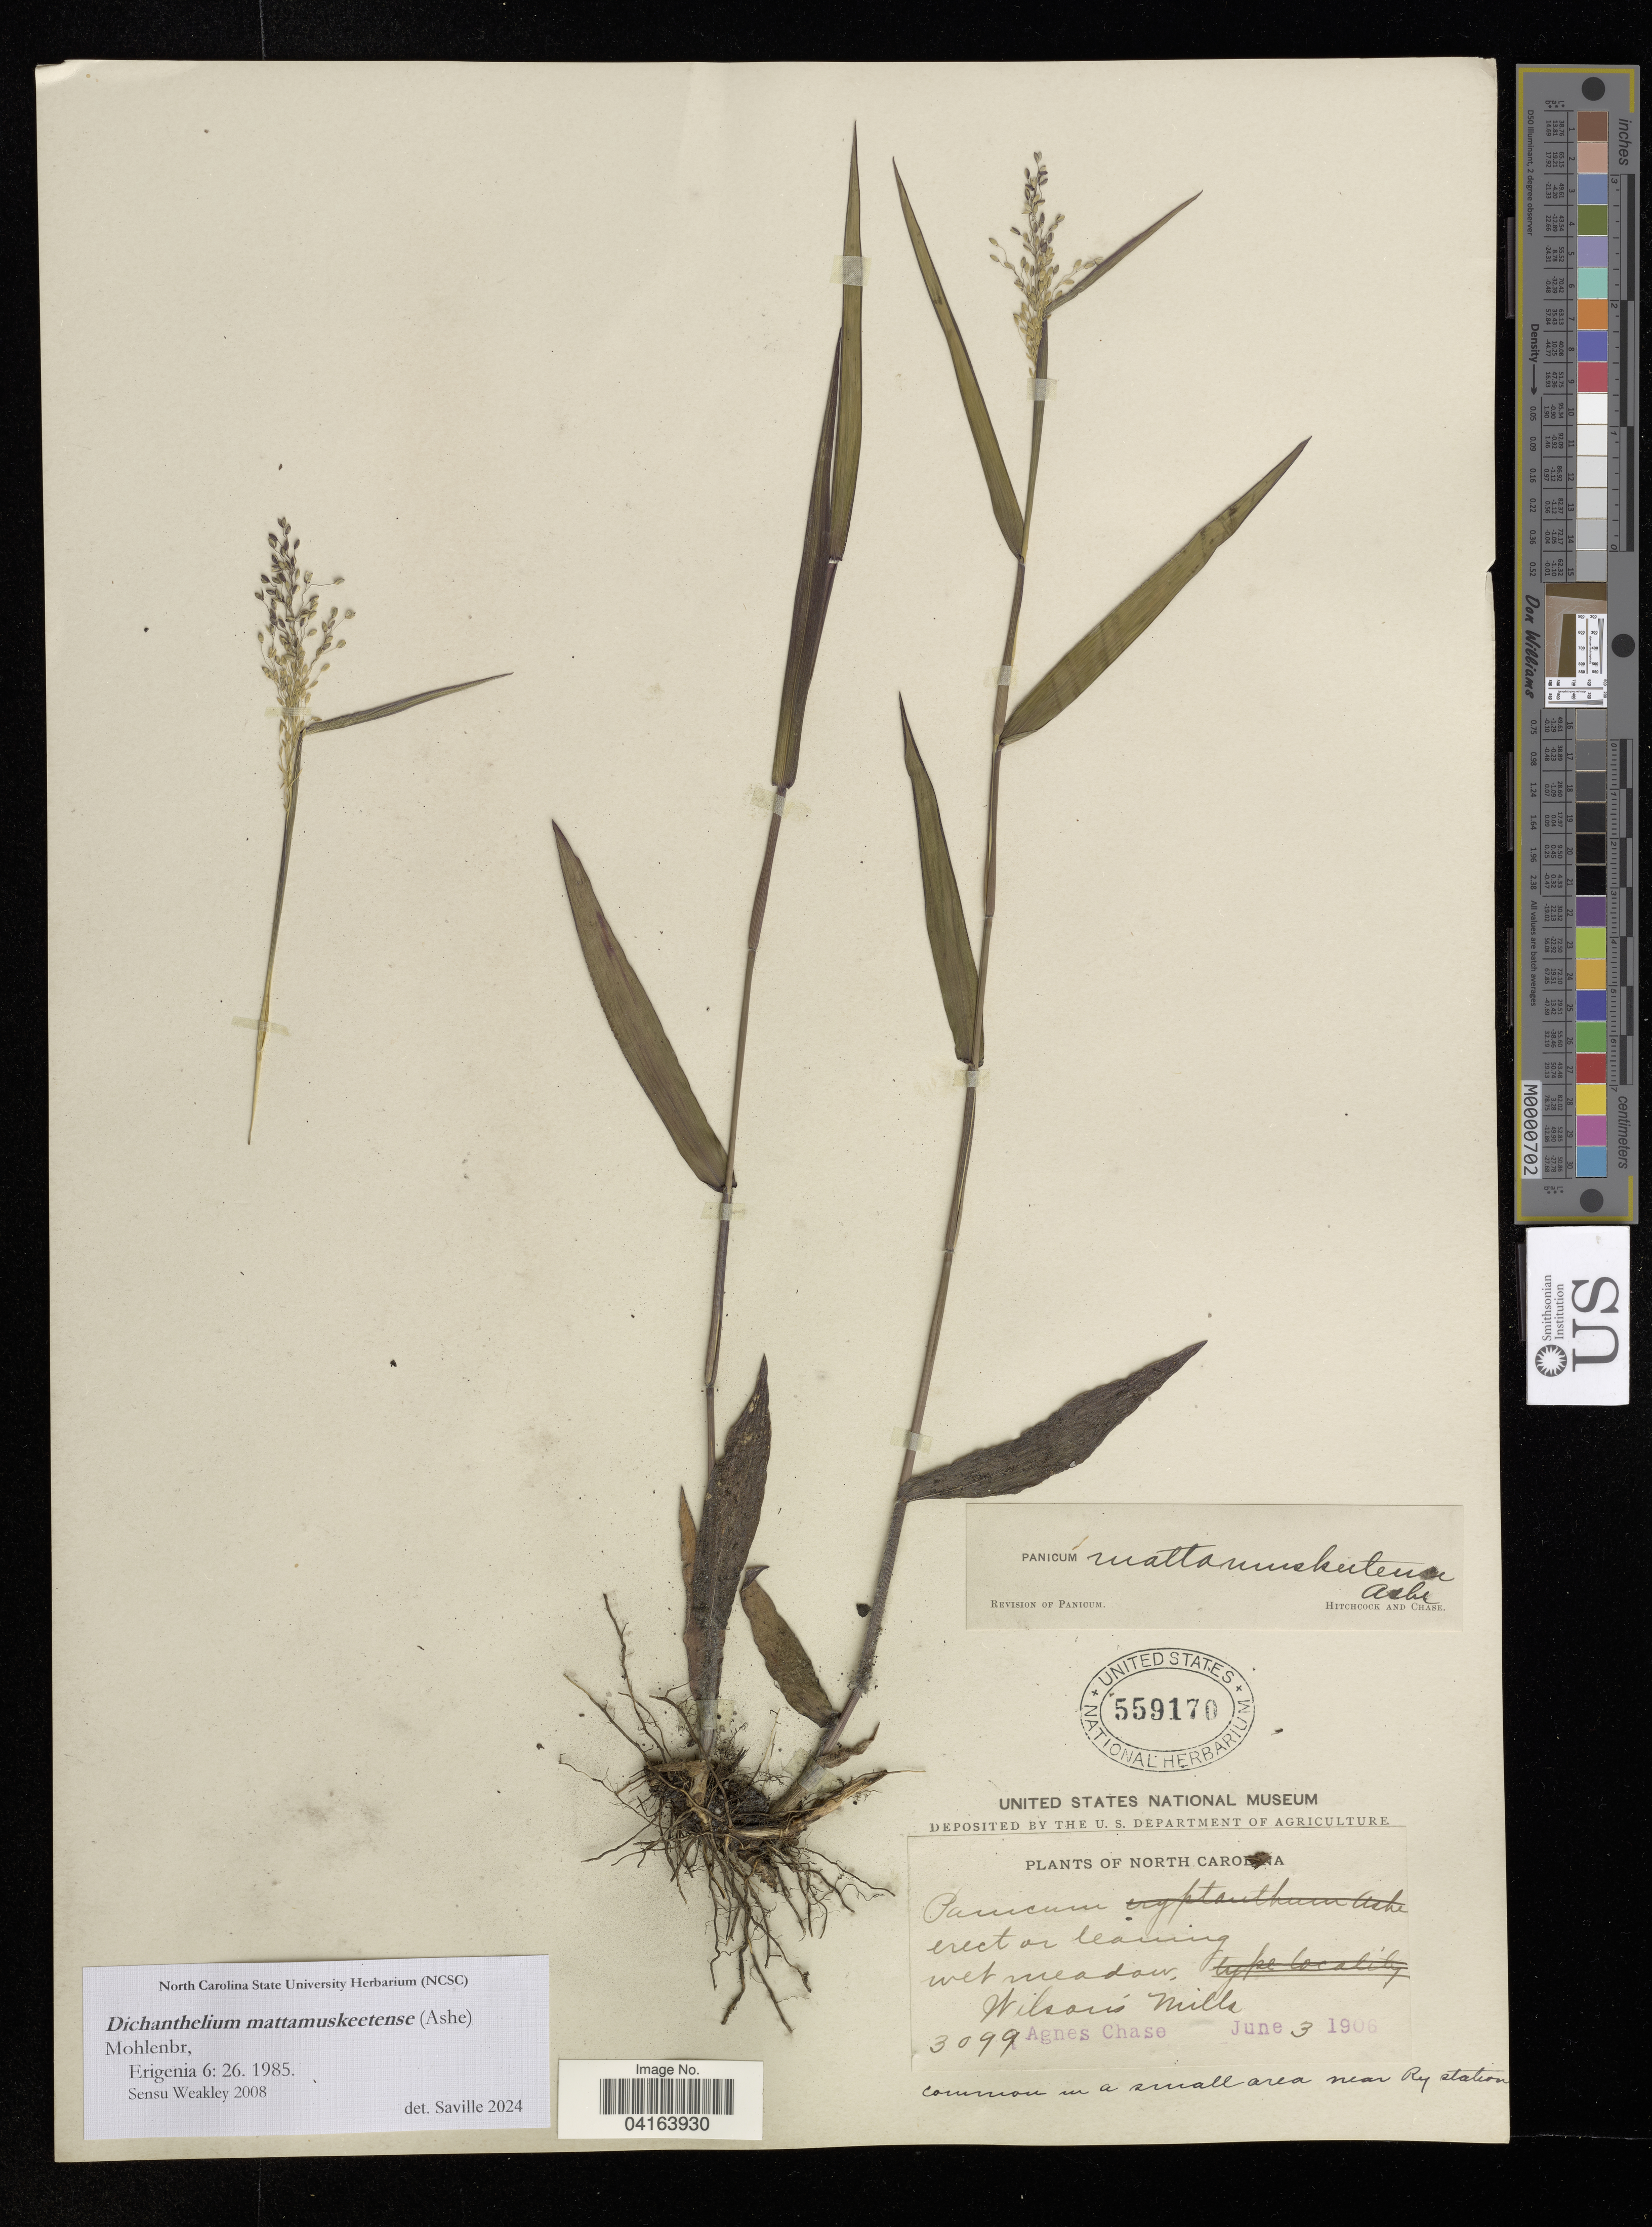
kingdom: Plantae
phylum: Tracheophyta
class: Liliopsida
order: Poales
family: Poaceae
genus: Dichanthelium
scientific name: Dichanthelium mattamuskeetense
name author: (Ashe) Mohlenbr.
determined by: Saville, A. C., (NCSC), North Carolina State University (UNITED STATES)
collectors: A. Chase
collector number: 3099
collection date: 1906-06-03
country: United States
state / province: North Carolina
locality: Wilson's Mills.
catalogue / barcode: US 559170